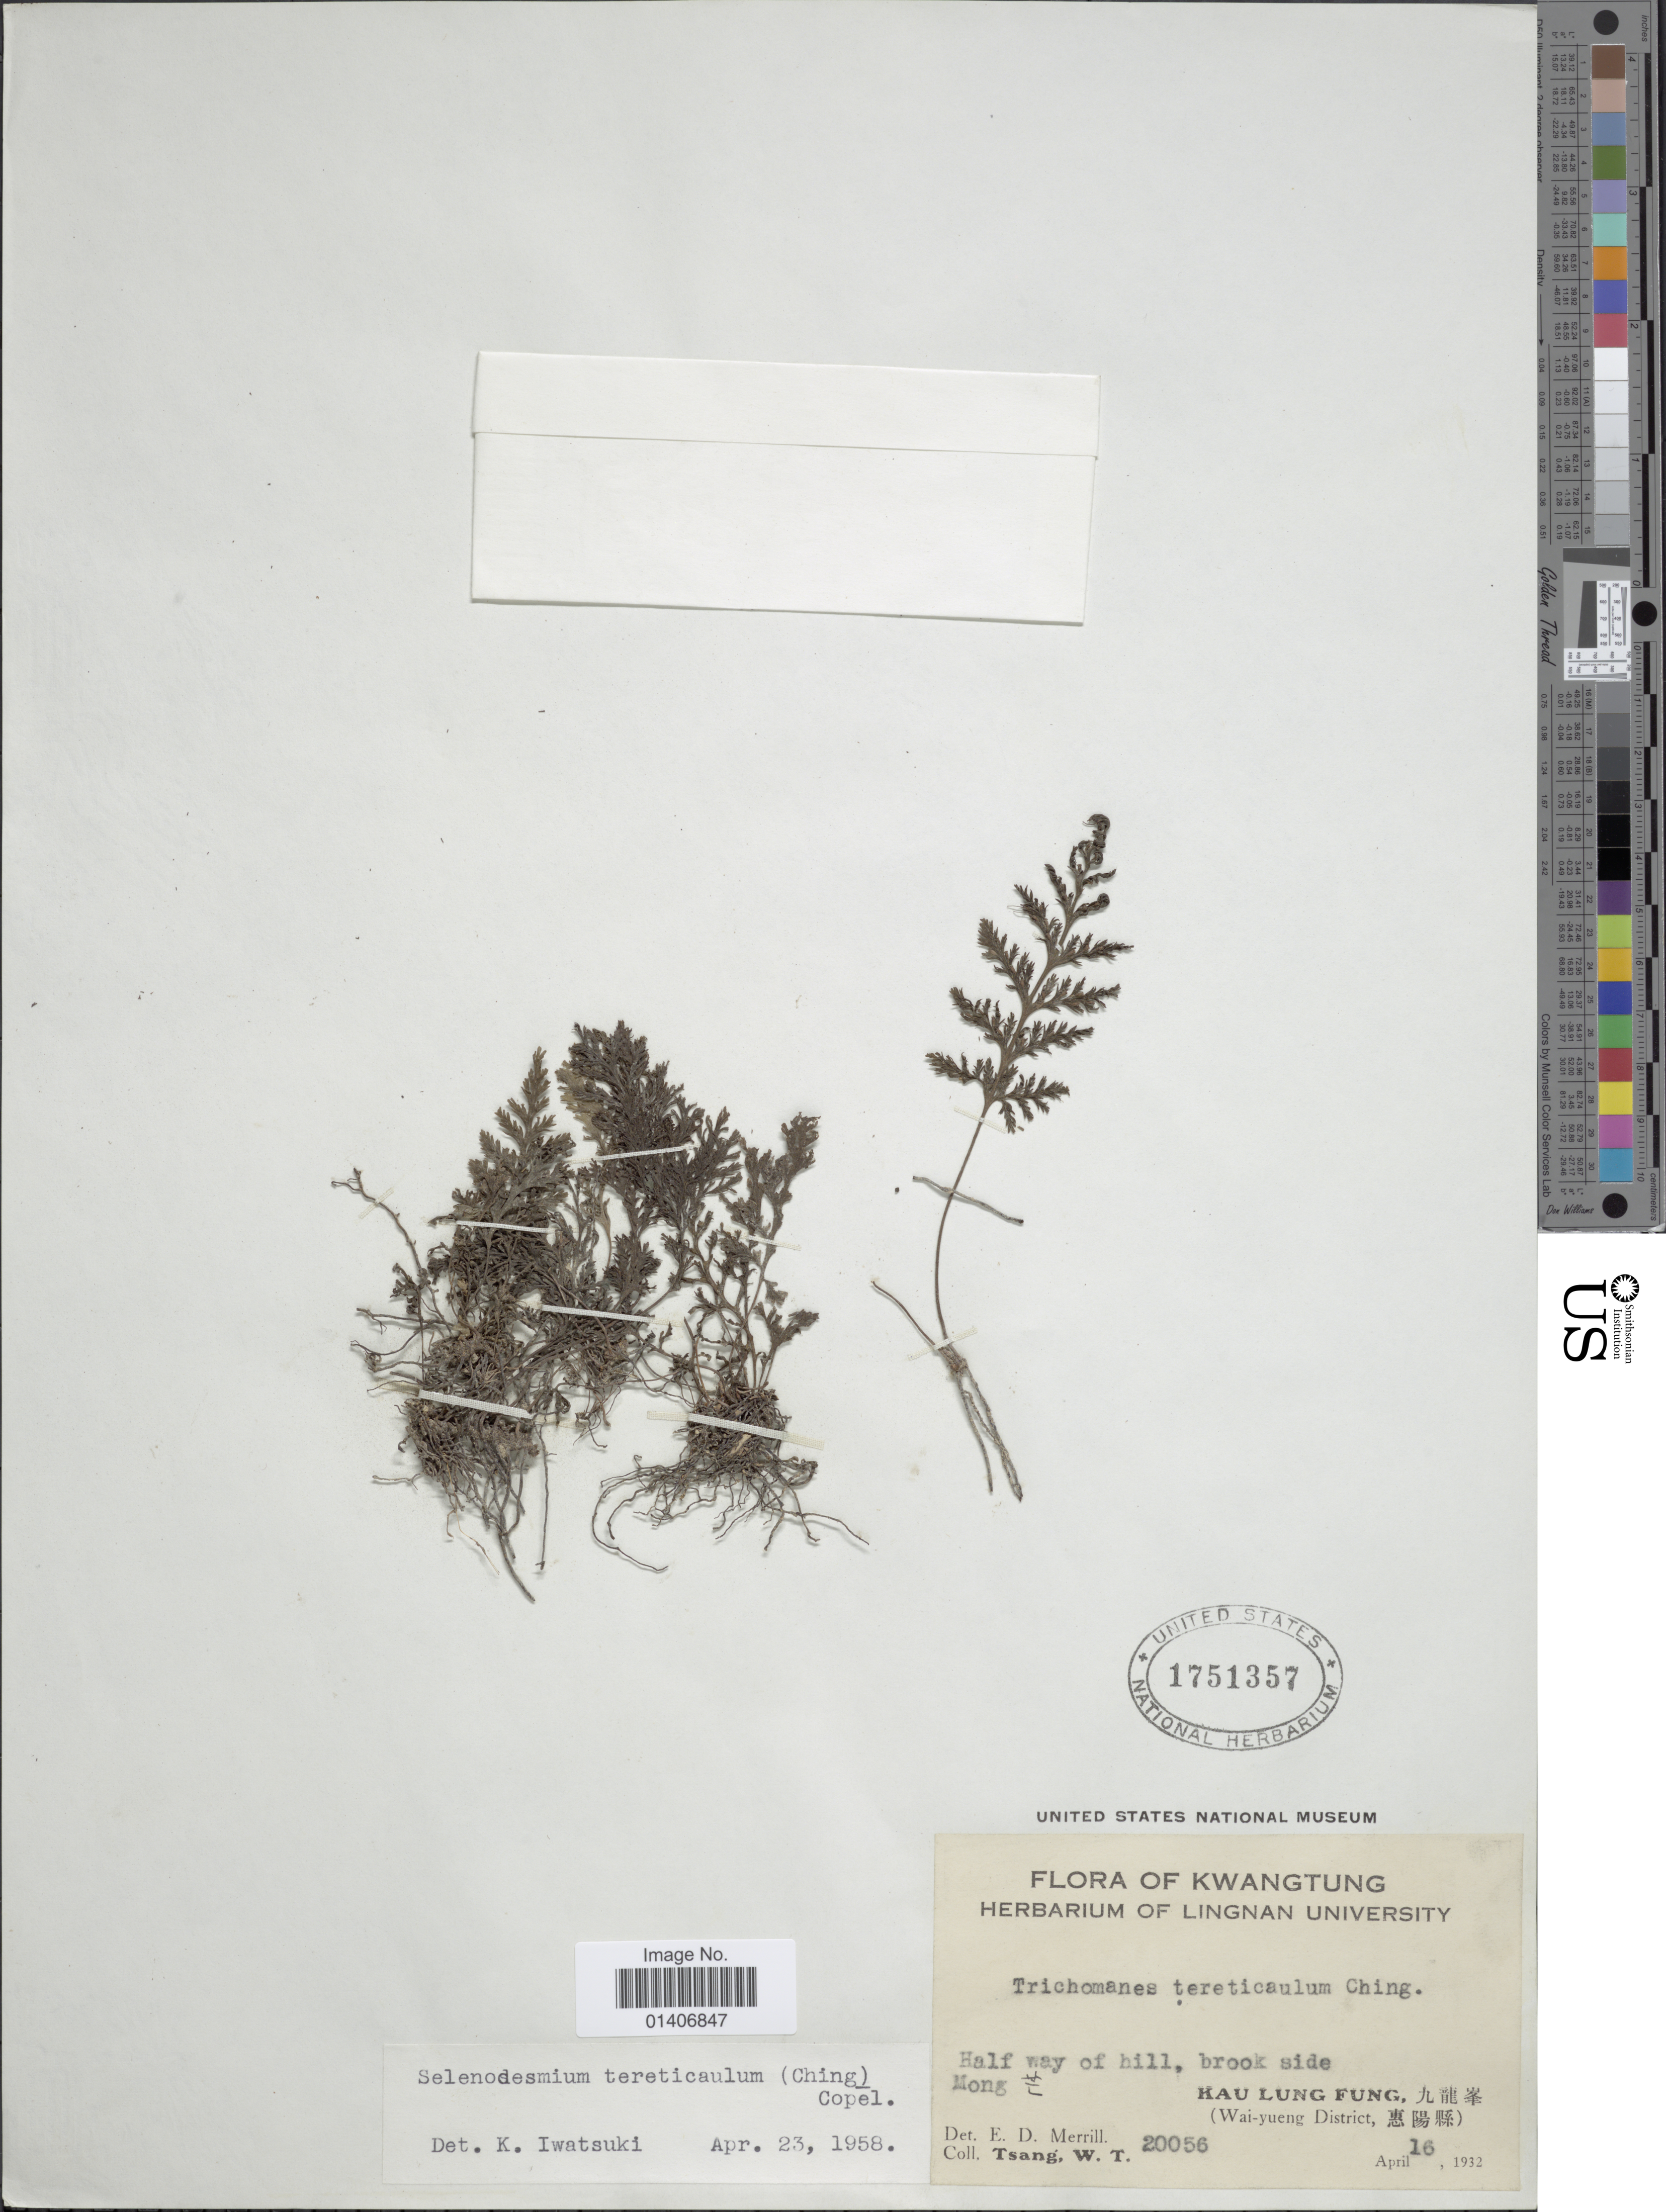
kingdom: Plantae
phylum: Tracheophyta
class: Polypodiopsida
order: Hymenophyllales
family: Hymenophyllaceae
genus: Abrodictyum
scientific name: Abrodictyum siamense (Christ) comb. ined., 2015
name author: (Christ)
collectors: W. T. Tsang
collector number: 20056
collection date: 1932-04-16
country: China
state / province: Guangdong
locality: Kwangtung, Half way of hill, brook side Mong, Kau Lung Fung X, (Wai-yueng District X)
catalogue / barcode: US 1751357